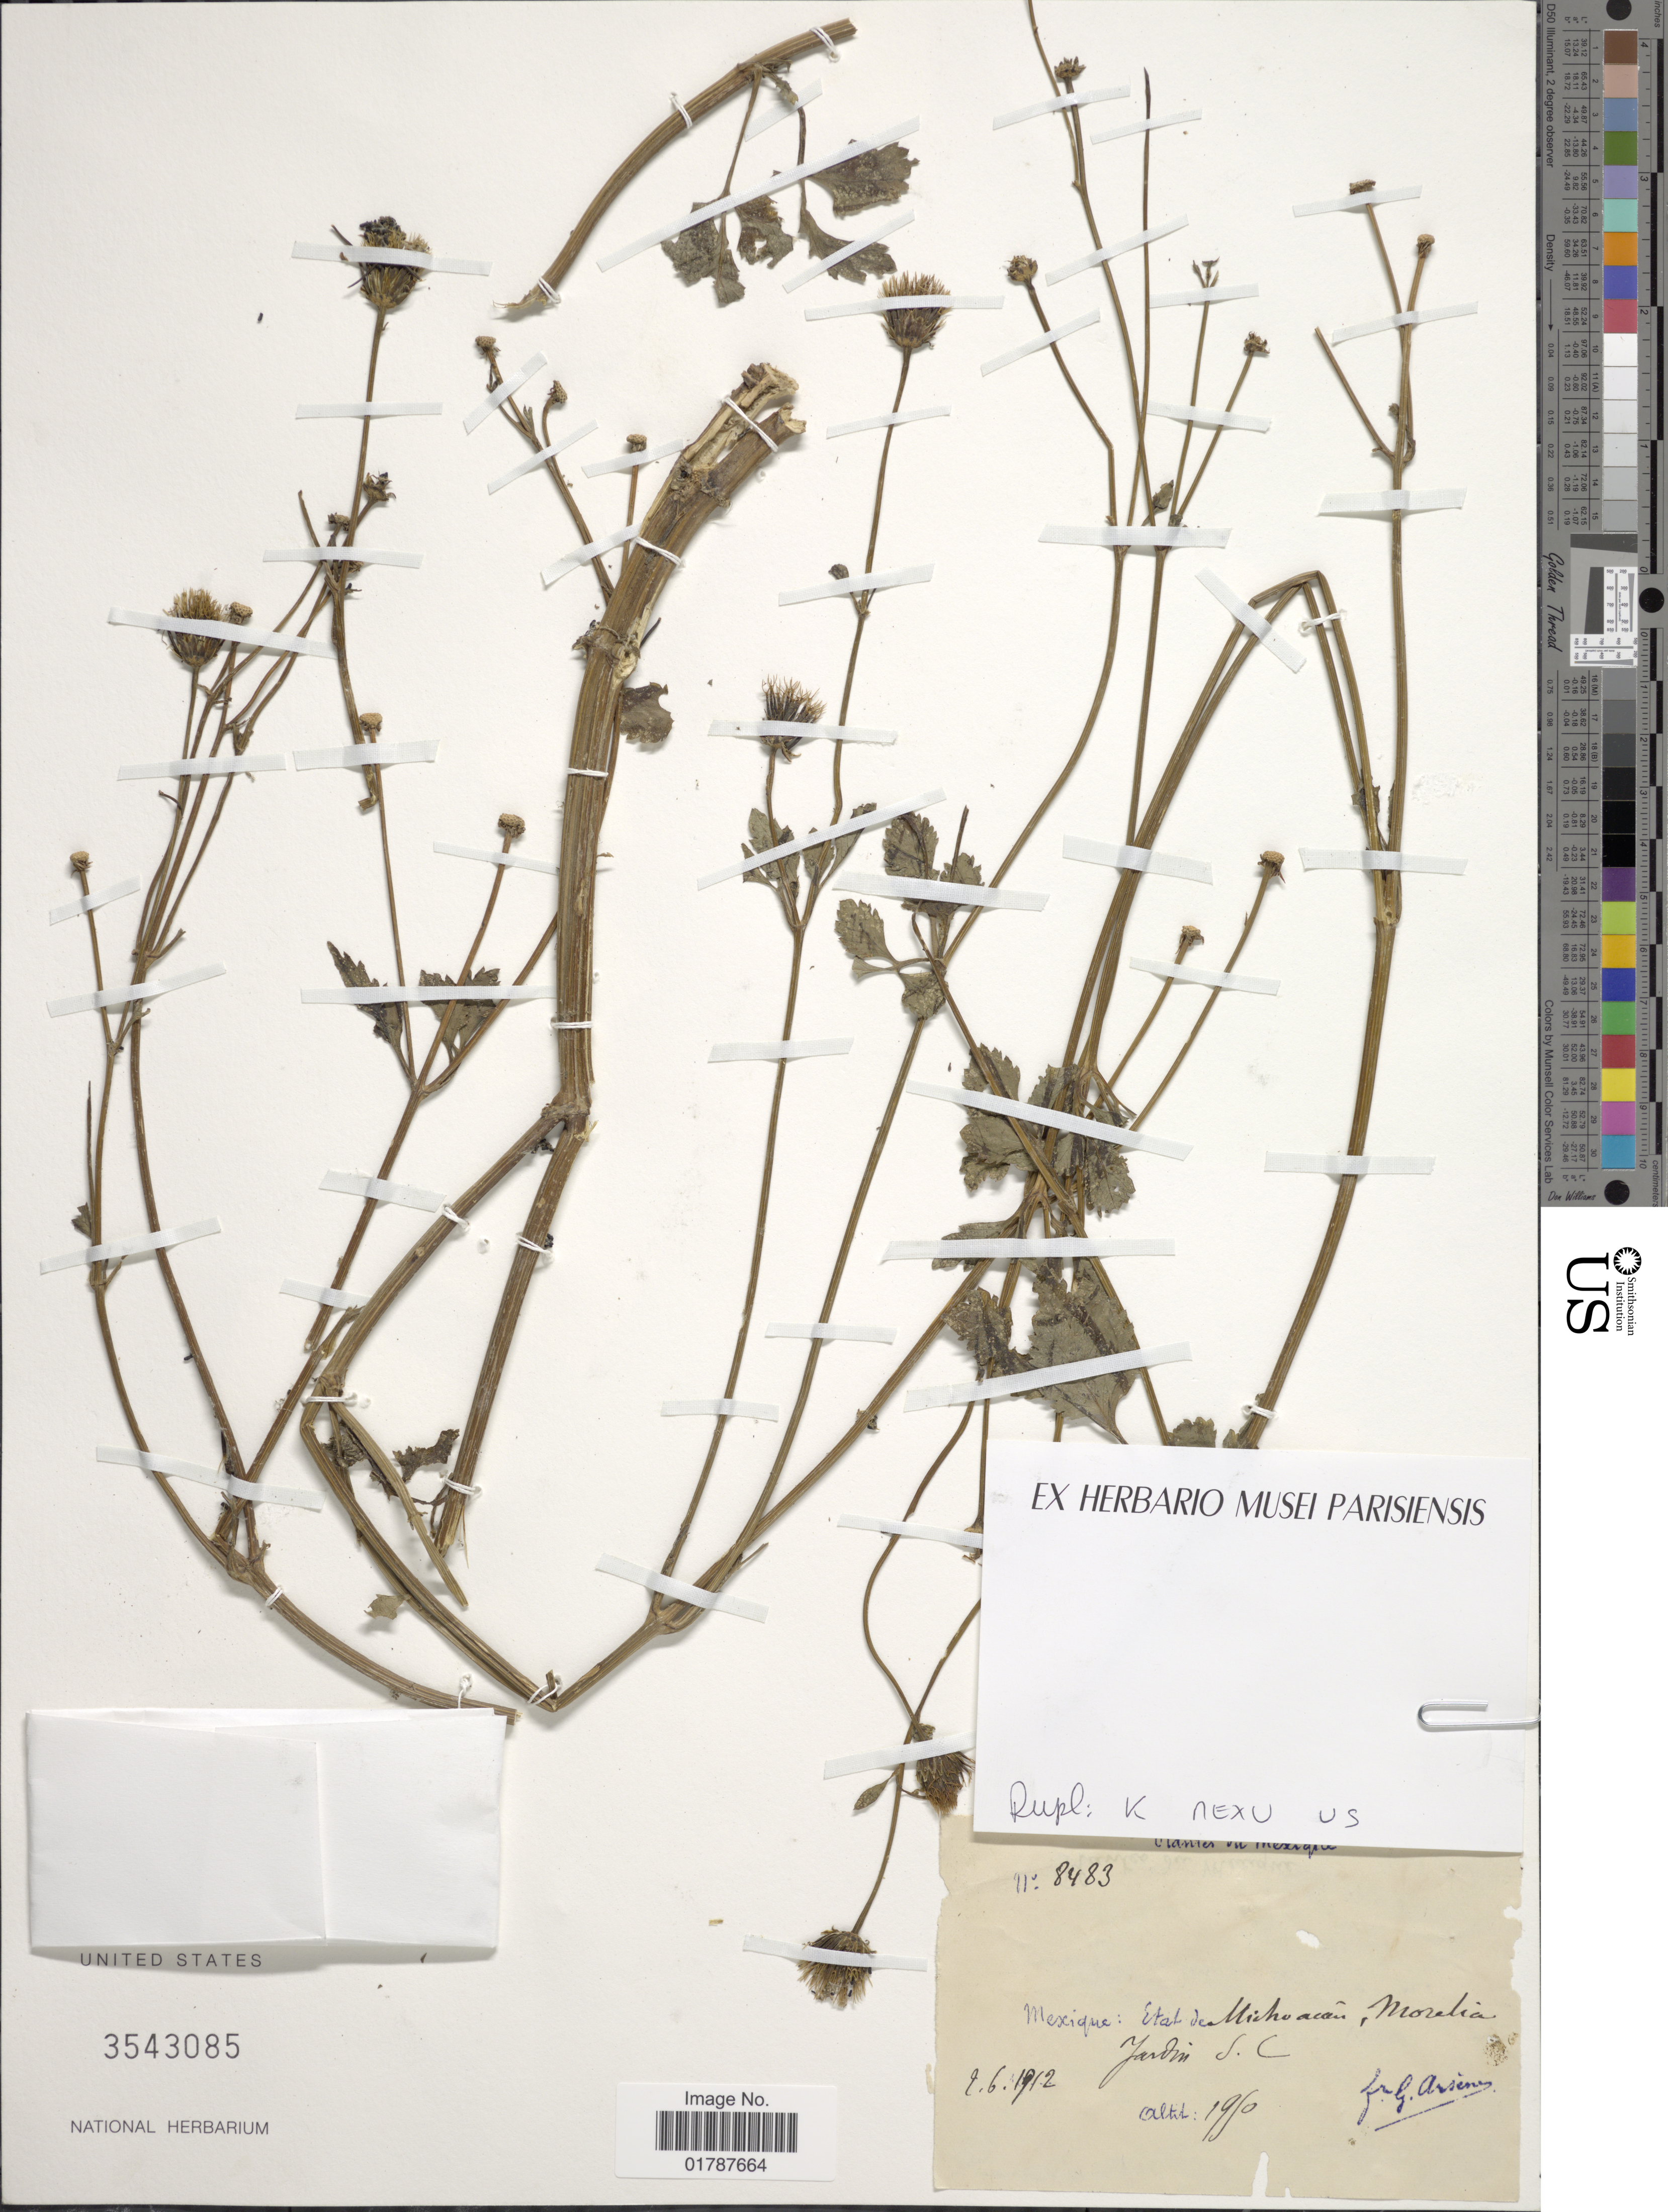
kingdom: Plantae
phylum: Tracheophyta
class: Magnoliopsida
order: Asterales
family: Asteraceae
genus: Bidens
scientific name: Bidens pilosa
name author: L.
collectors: Bro. G. Arsène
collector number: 8483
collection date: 1912-06-02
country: Mexico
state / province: Michoacán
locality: Etat de Michoacan, Morelia, Jardin D. C.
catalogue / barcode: US 3543085